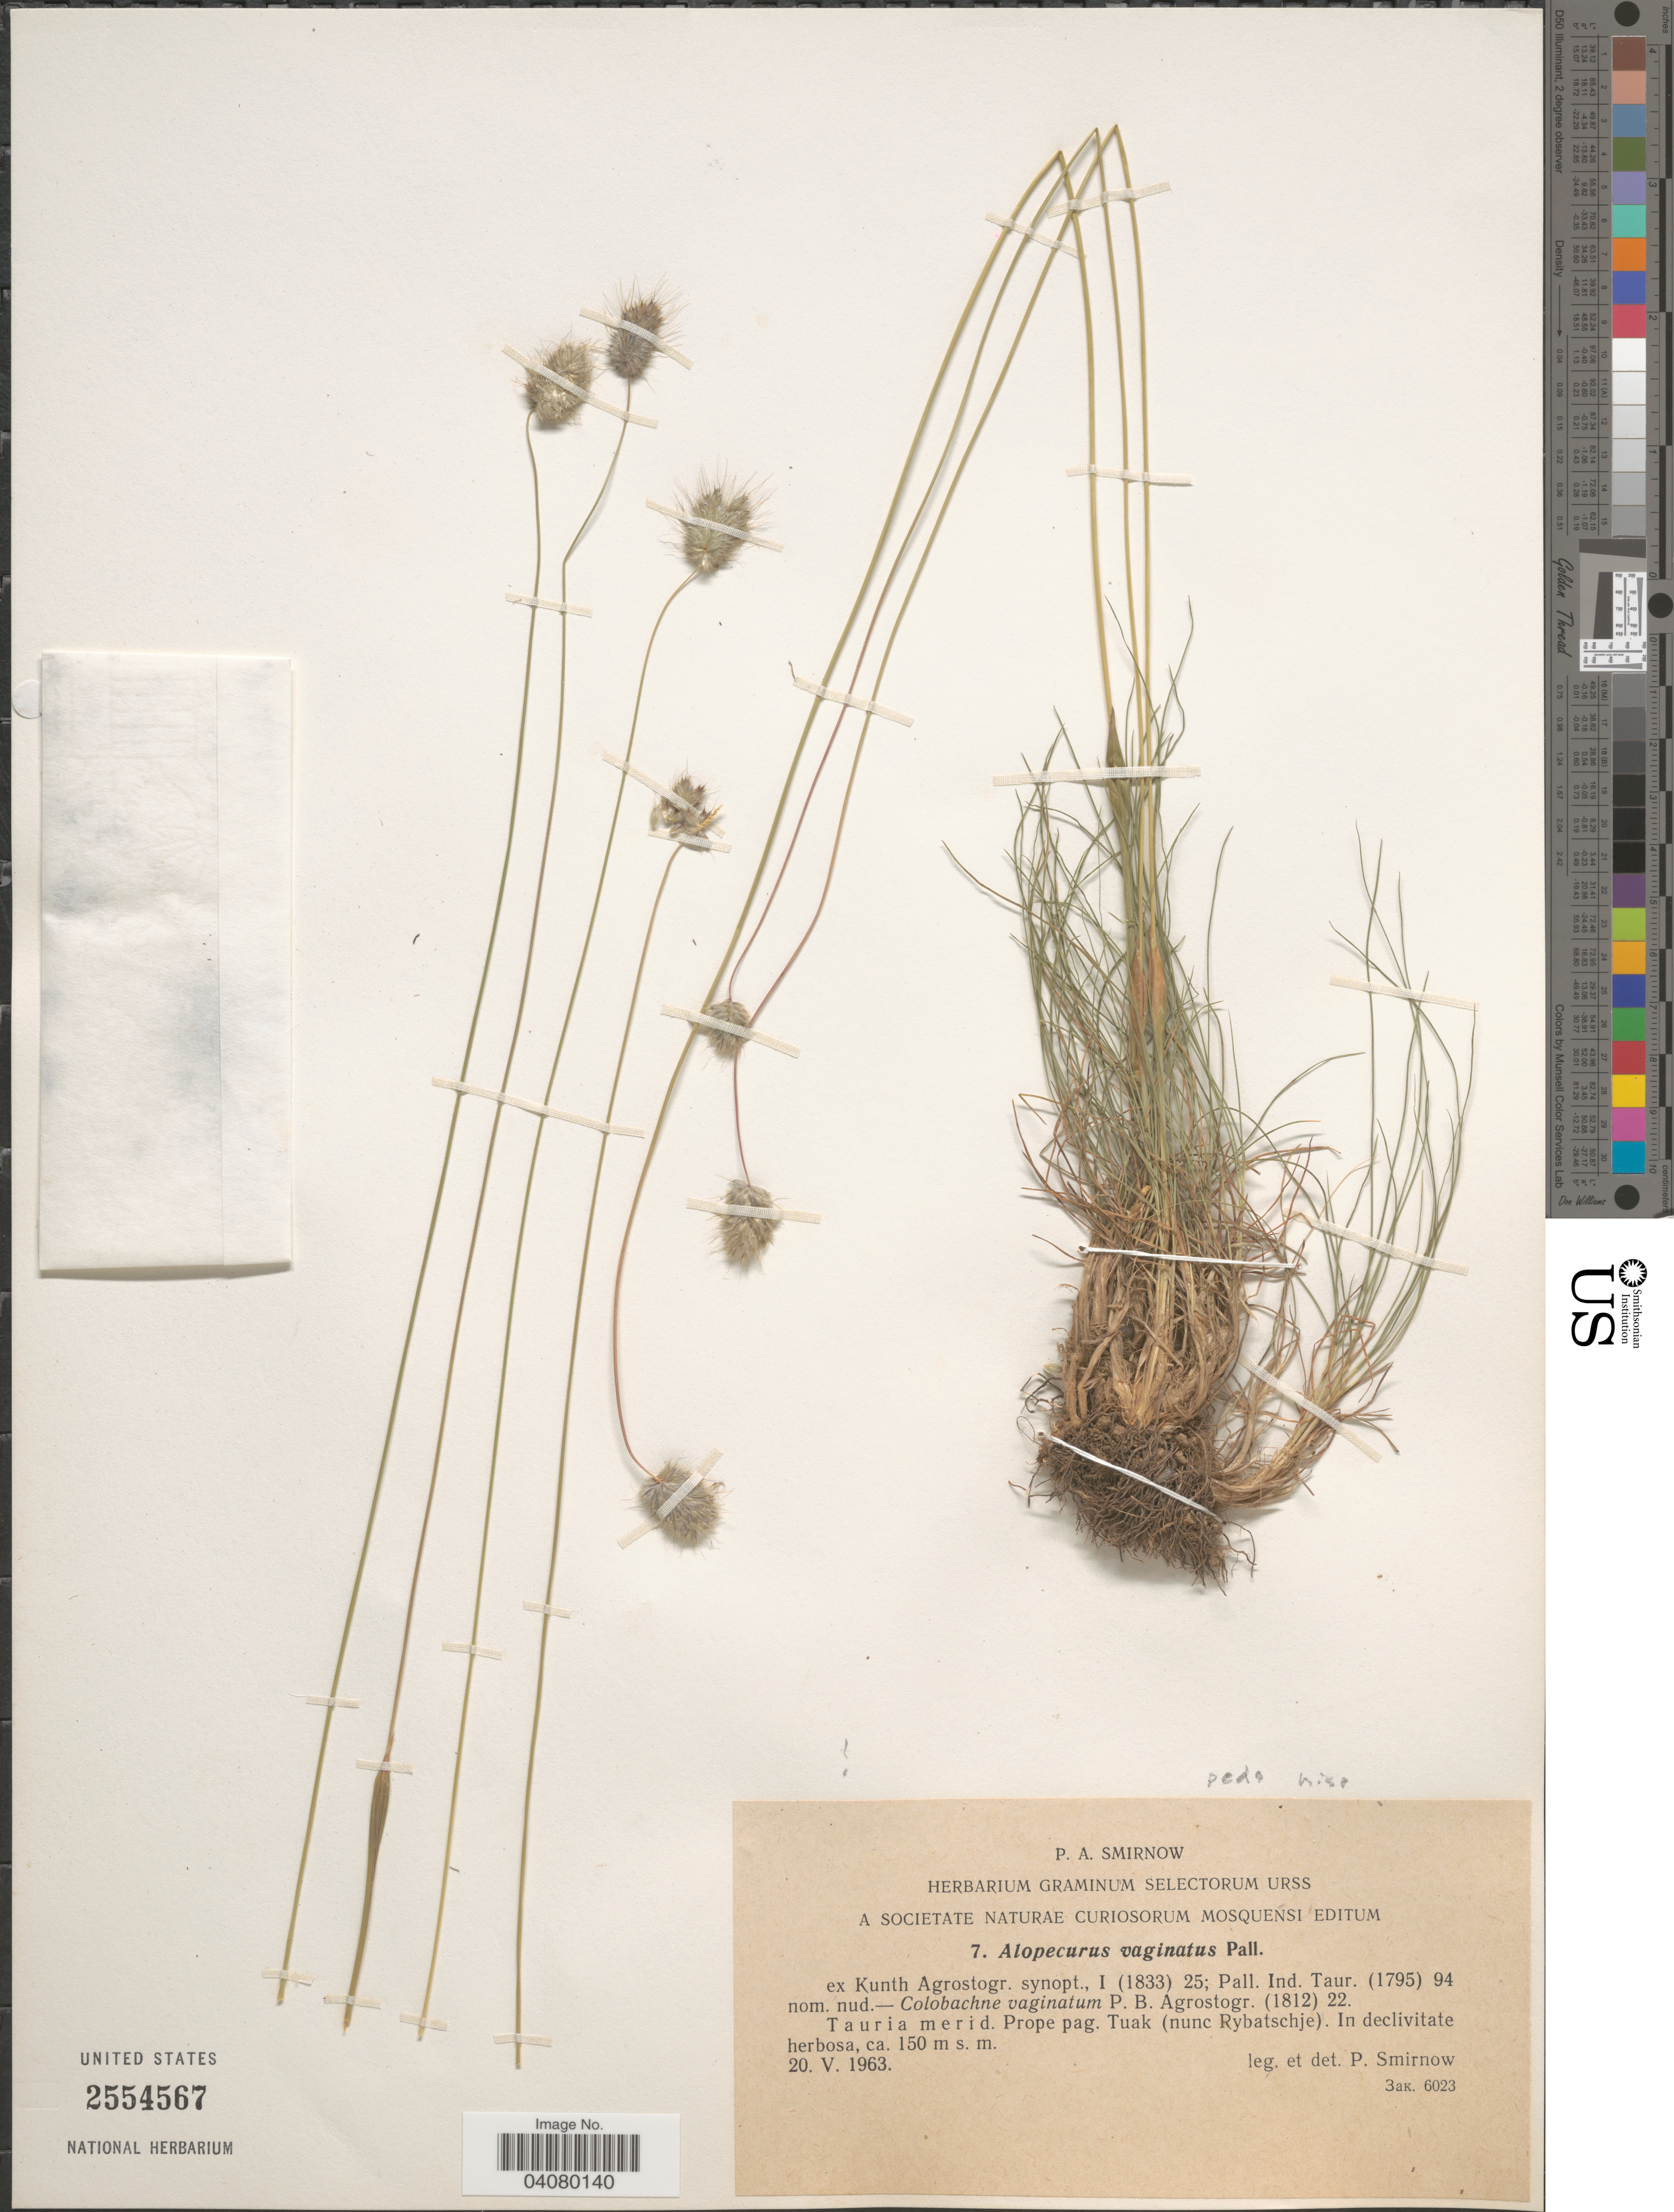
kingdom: Plantae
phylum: Tracheophyta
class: Liliopsida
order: Poales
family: Poaceae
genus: Alopecurus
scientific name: Alopecurus vaginatus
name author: (Willd.) Pall. ex Kunth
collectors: P. Smirnow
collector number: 7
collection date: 1963-05-20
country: Ukraine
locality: Tauria merid. prope pag. Tuak (nunc Rybatschje). In declivitate herbosa.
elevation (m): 150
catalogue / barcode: US 2554567